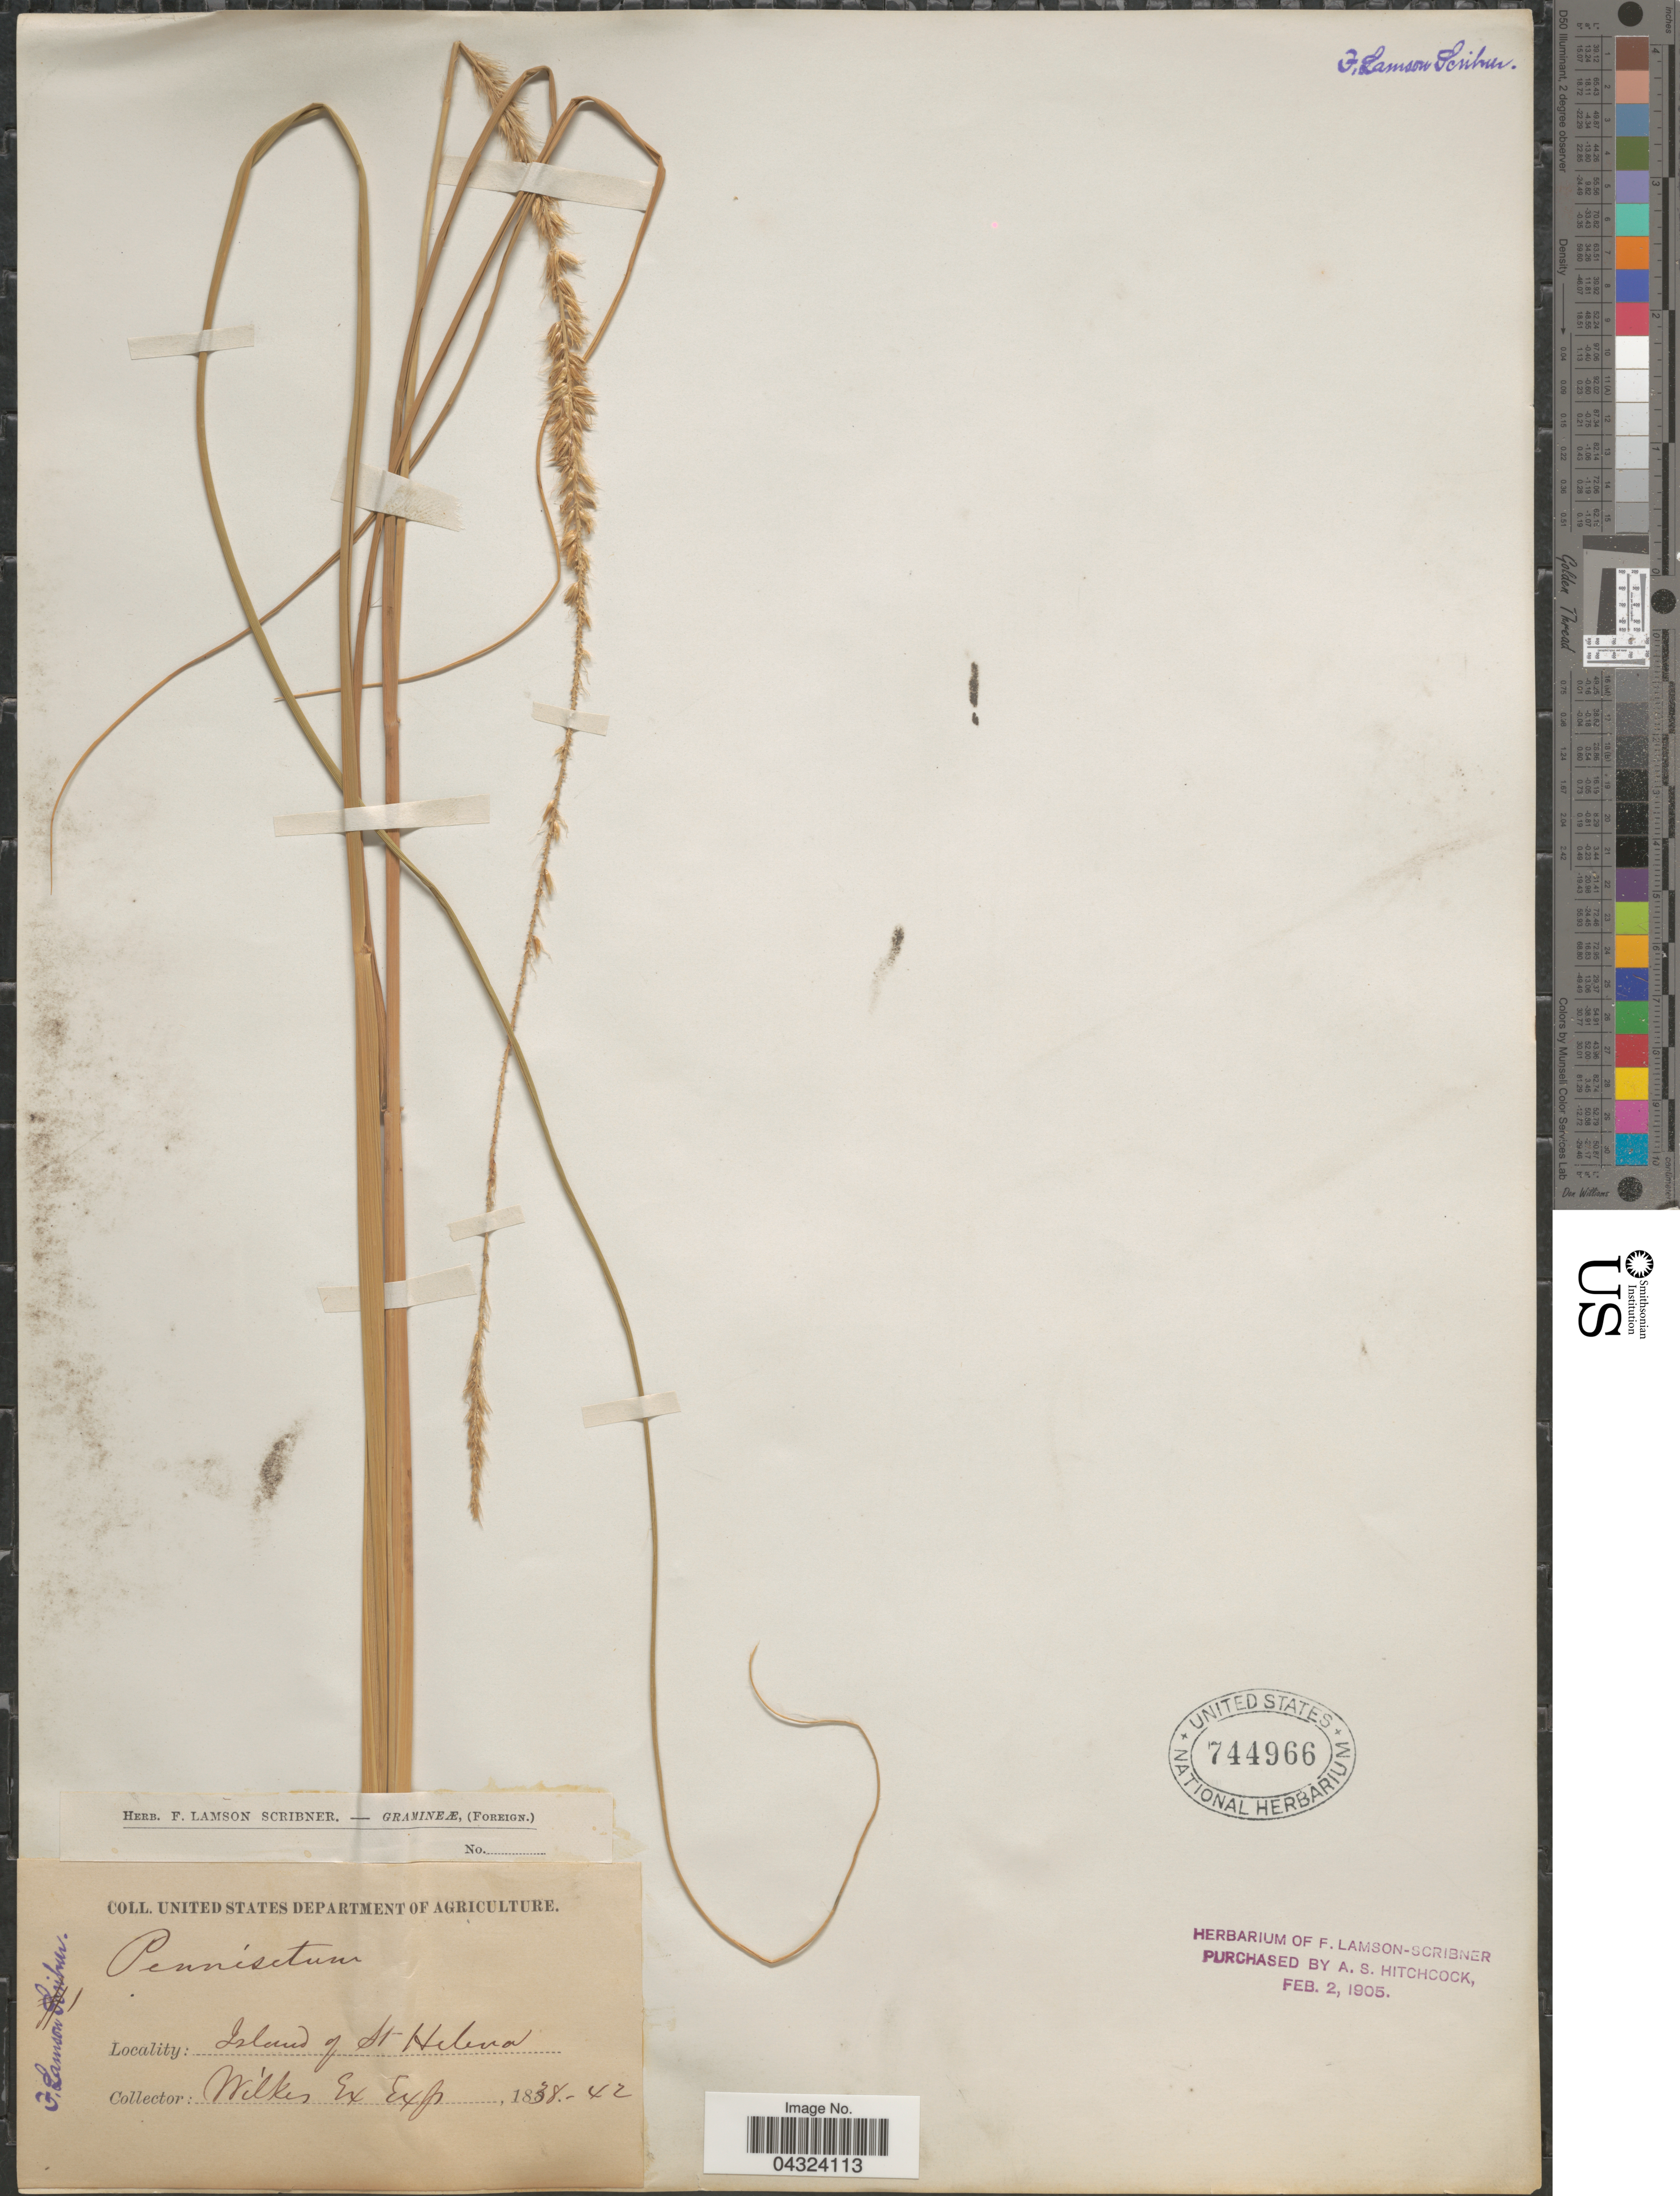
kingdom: Plantae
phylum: Tracheophyta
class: Liliopsida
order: Poales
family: Poaceae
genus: Cenchrus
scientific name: Cenchrus sp.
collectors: Wilkes Explor. Exped.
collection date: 1838/1842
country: St. Helena Islands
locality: Island of St Helena.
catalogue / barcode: US 744966